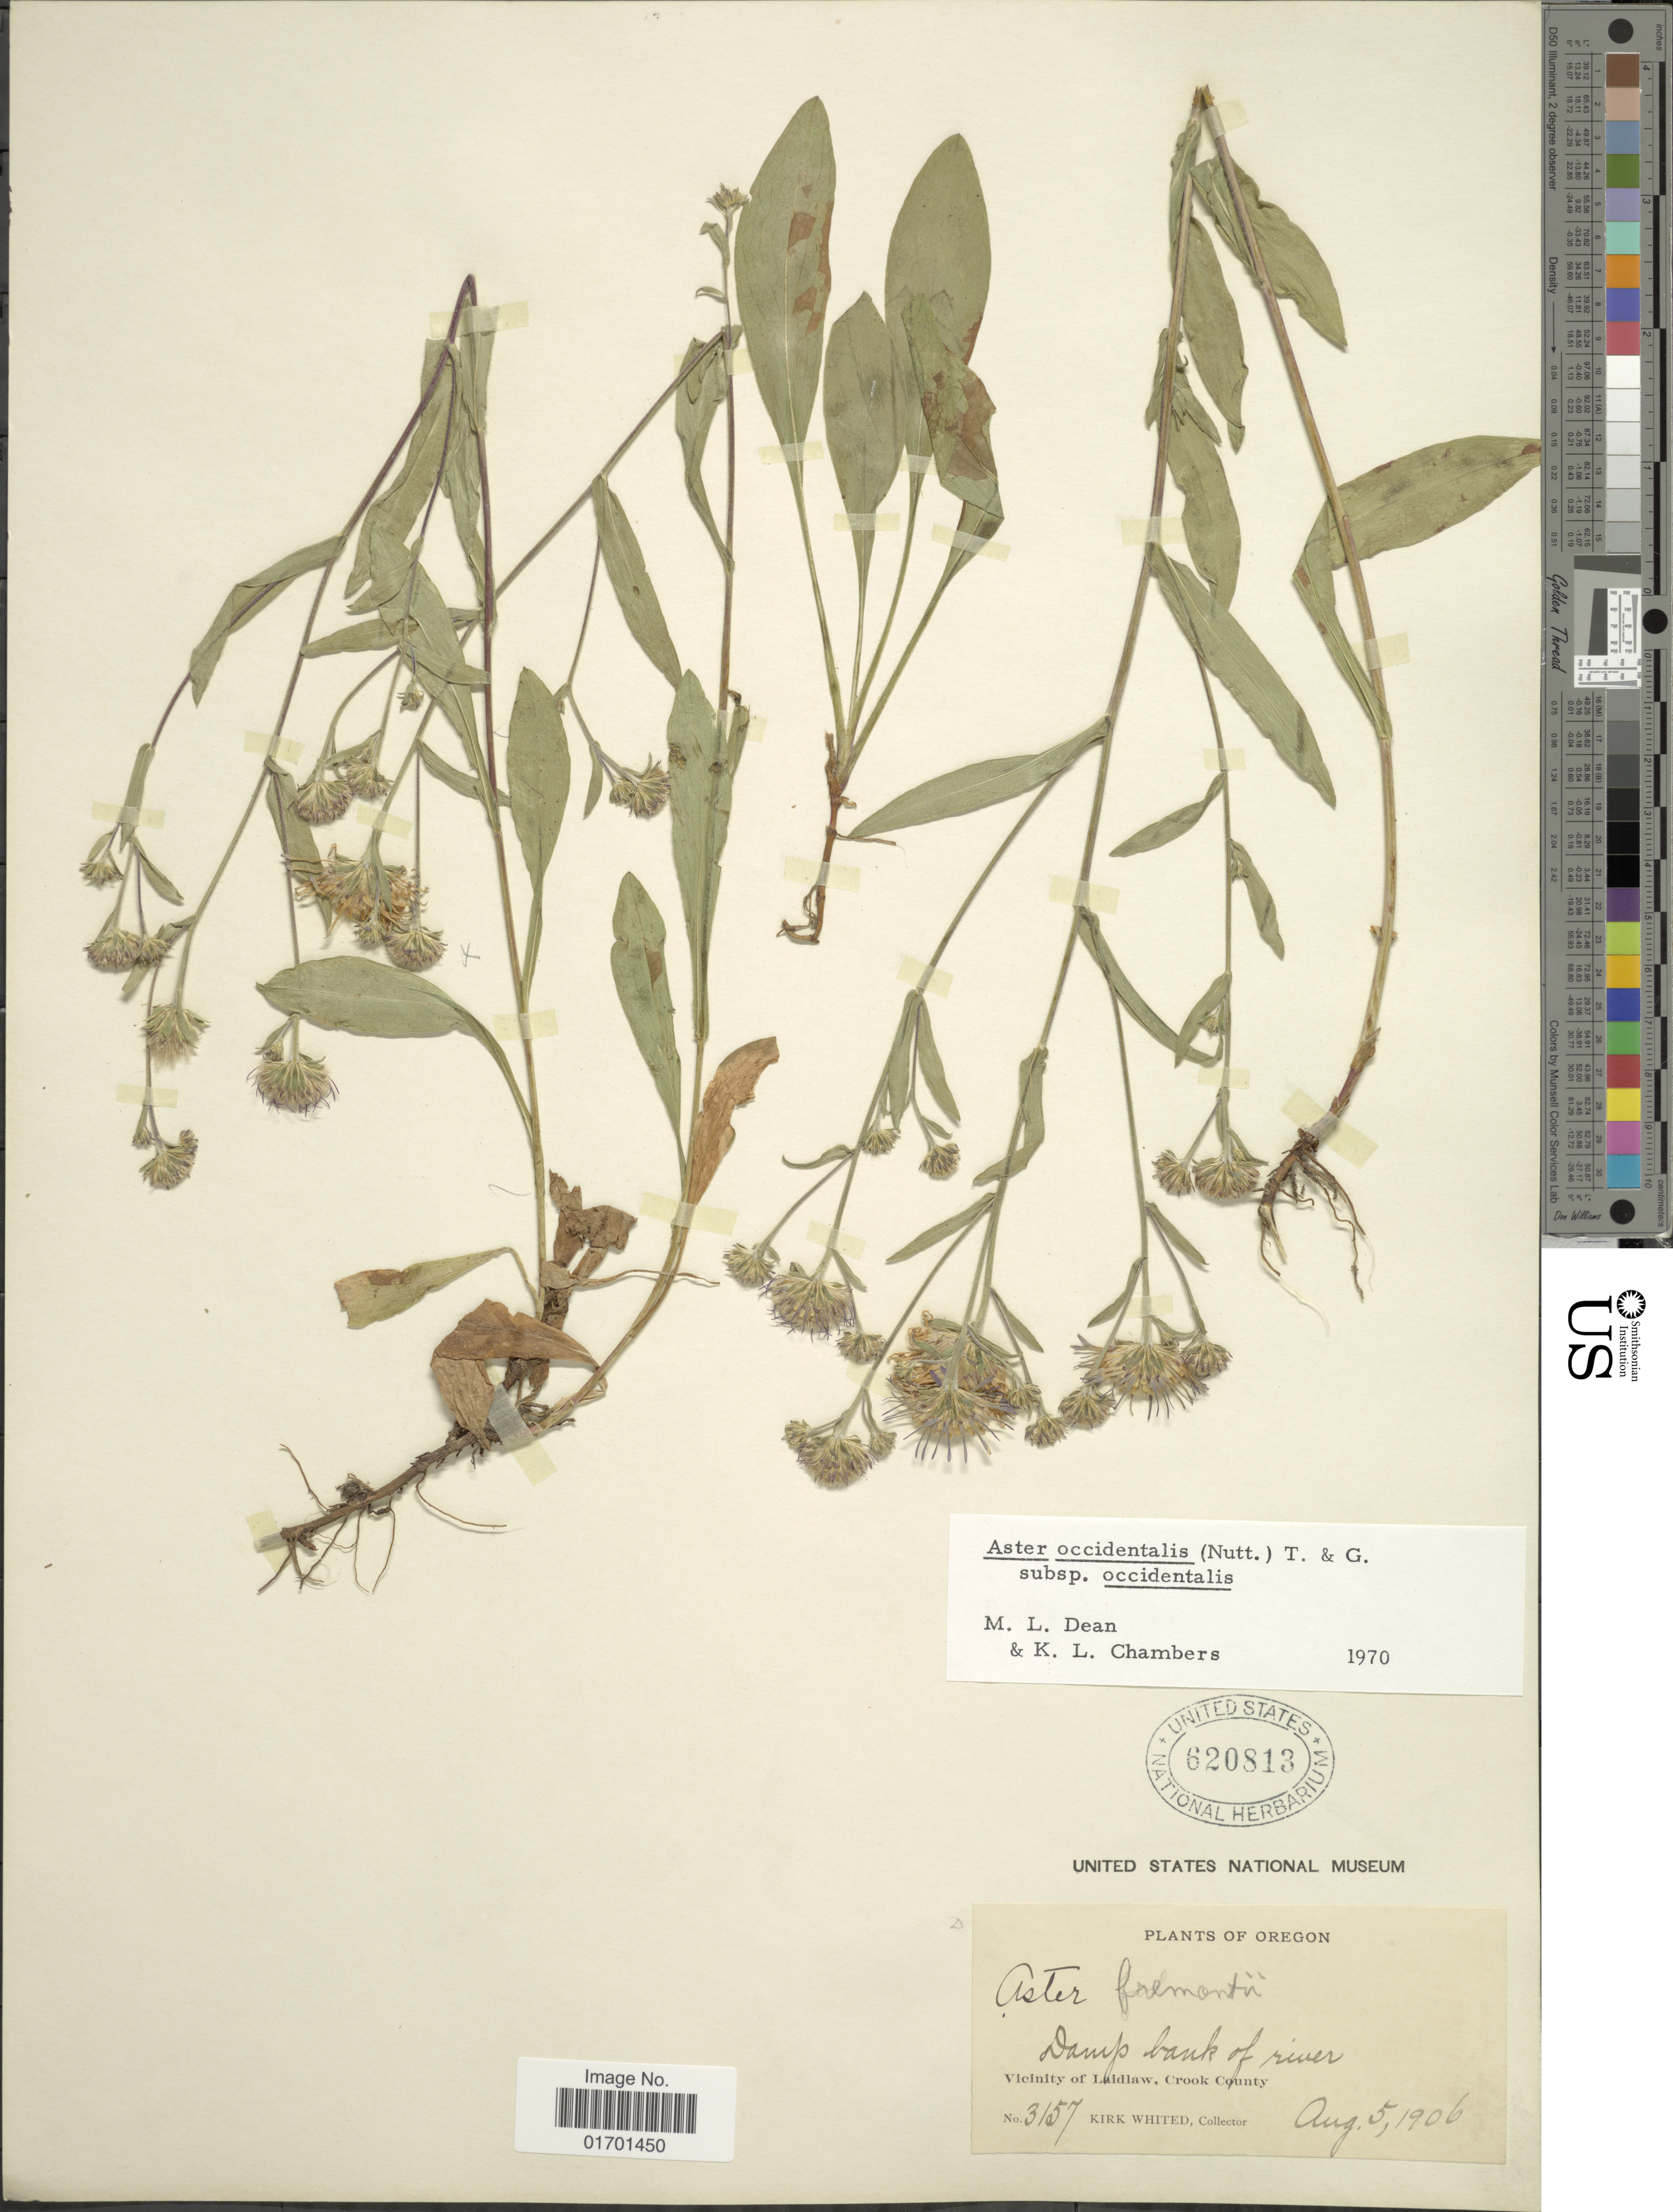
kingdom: Plantae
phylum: Tracheophyta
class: Magnoliopsida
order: Asterales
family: Asteraceae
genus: Symphyotrichum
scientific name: Symphyotrichum spathulatum var. spathulatum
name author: (Lindl.) G.L. Nesom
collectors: K. Whited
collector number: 3157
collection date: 1906-08-05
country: United States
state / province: Oregon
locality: Damp bank of river, Vicinity of Laidlaw, Crook County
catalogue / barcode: US 620813